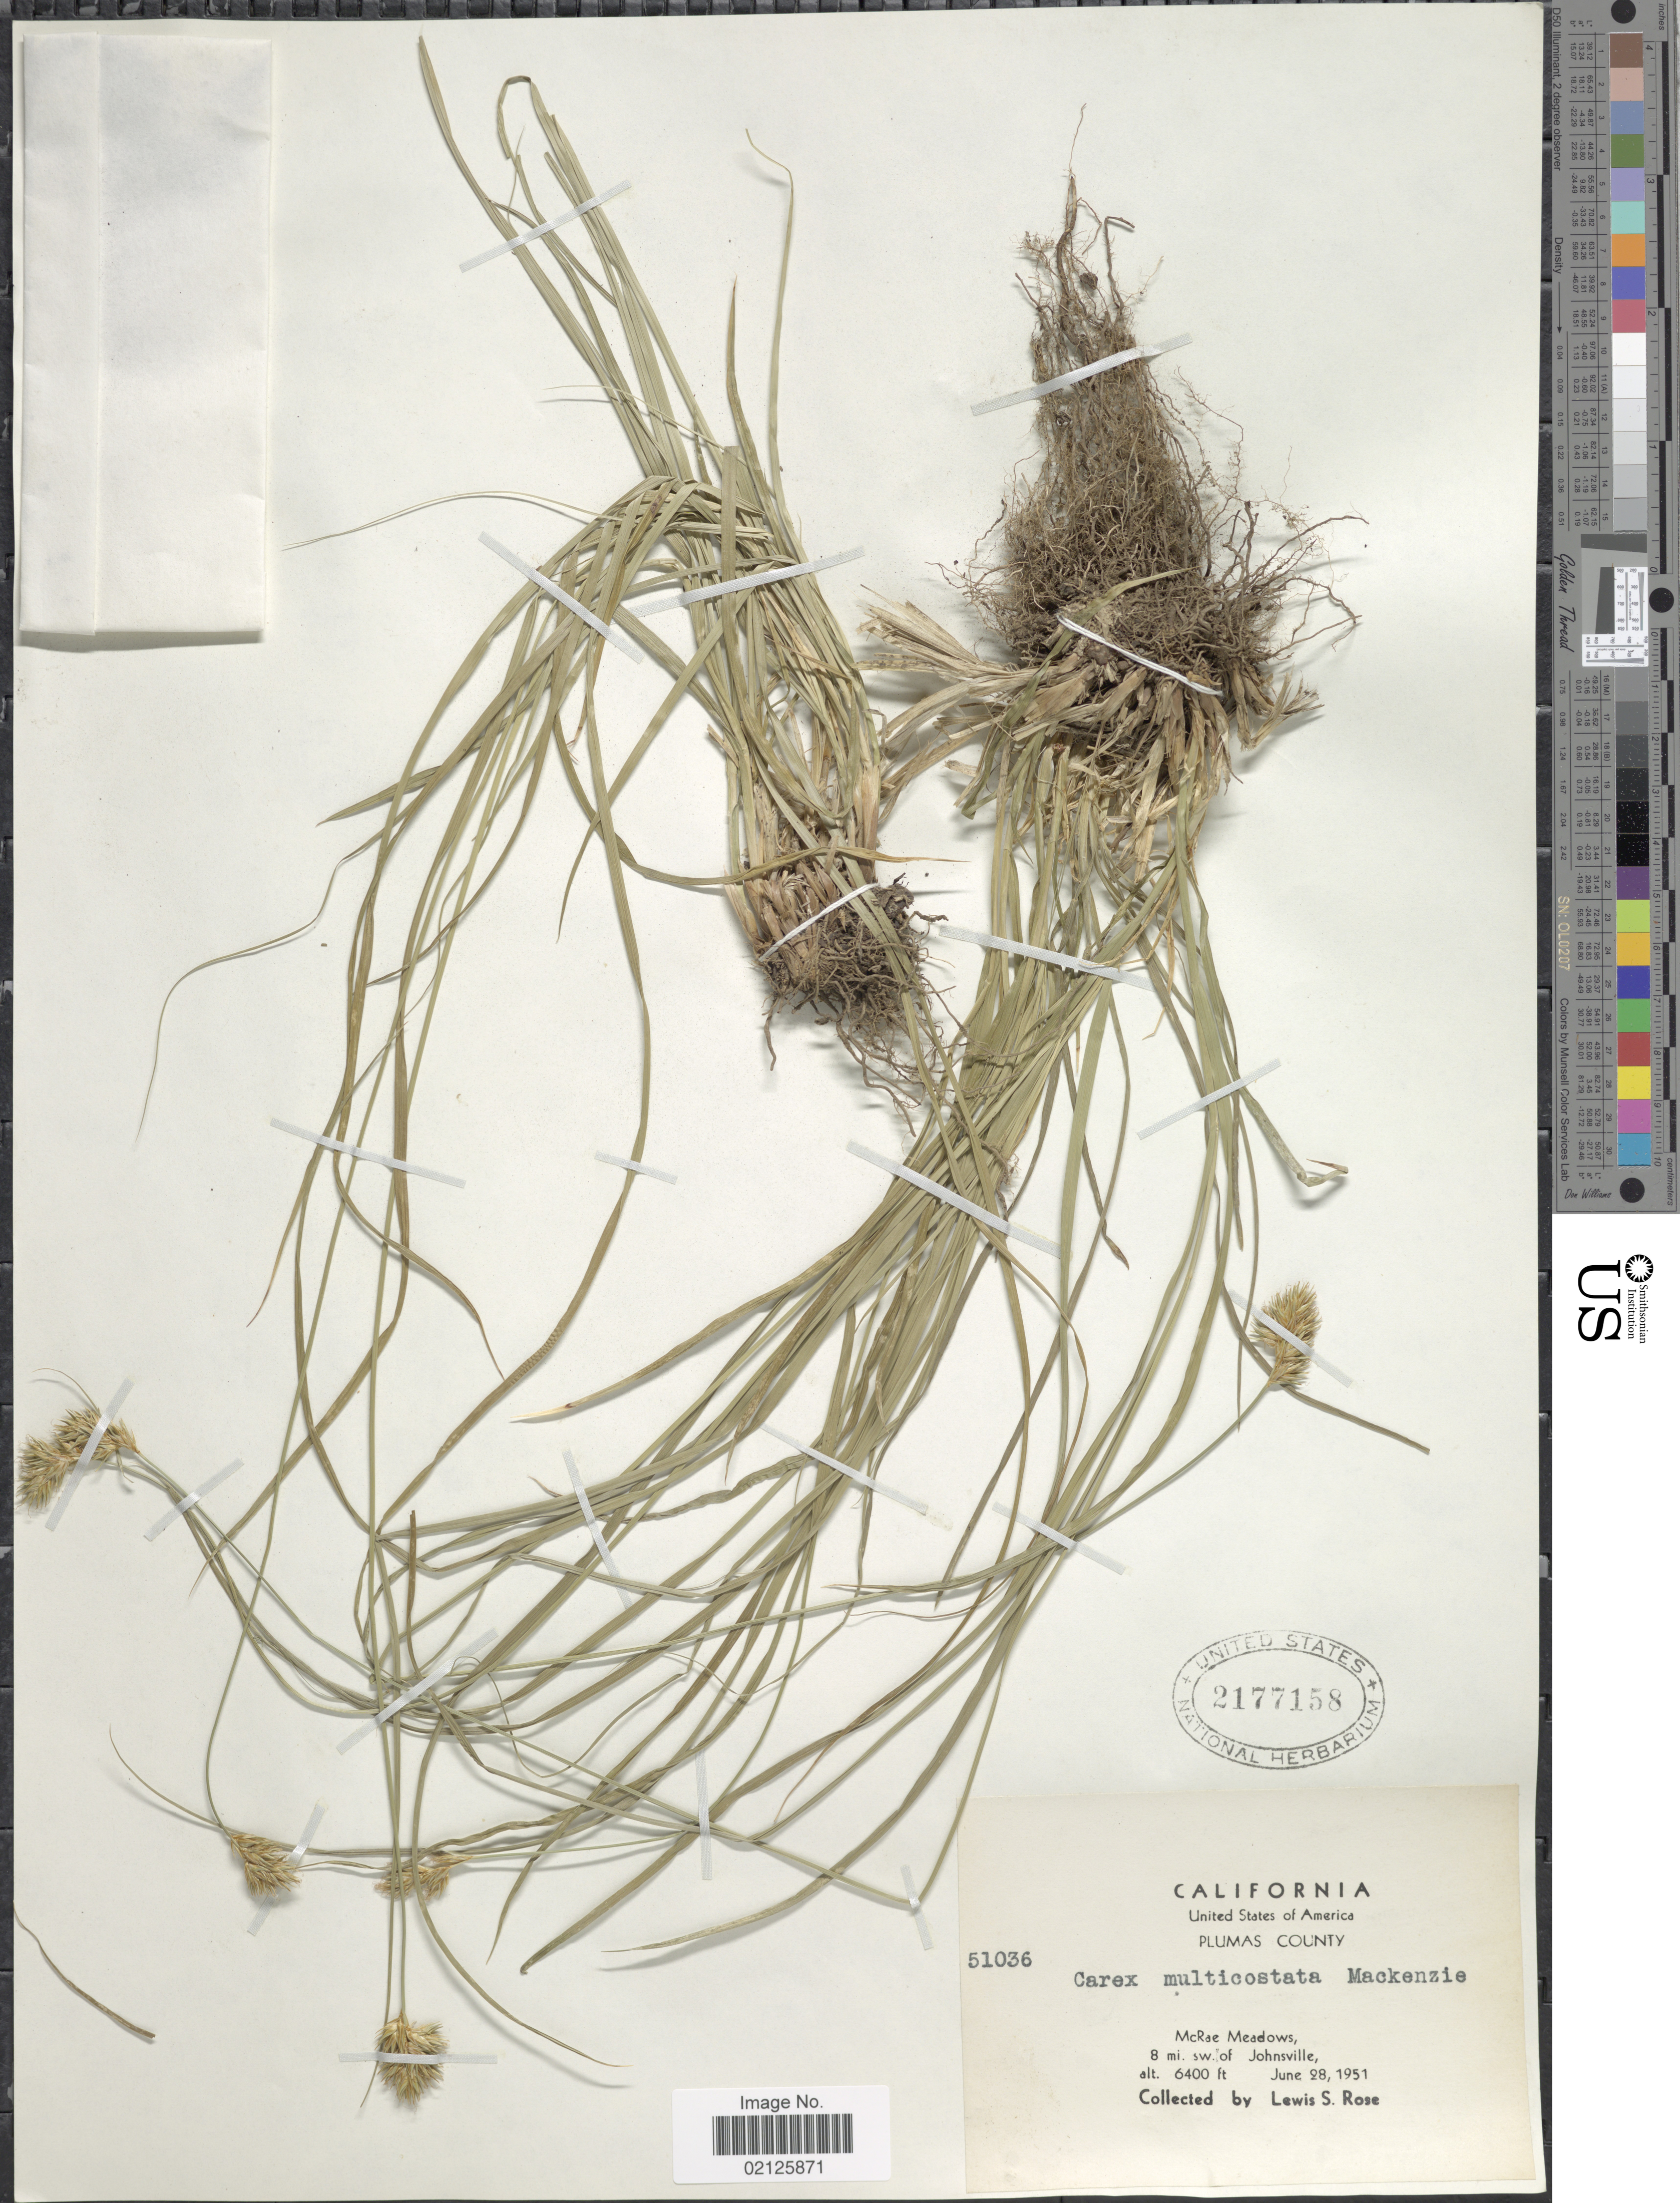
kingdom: Plantae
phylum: Tracheophyta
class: Liliopsida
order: Poales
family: Cyperaceae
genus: Carex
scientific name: Carex multicostata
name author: Mack.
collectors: L. S. Rose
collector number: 51036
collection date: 1951-06-28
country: United States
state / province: California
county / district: Plumas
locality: Plumas County, McRae Meadows, 8mi sw of Johnsville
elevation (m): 1951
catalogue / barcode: US 2177158